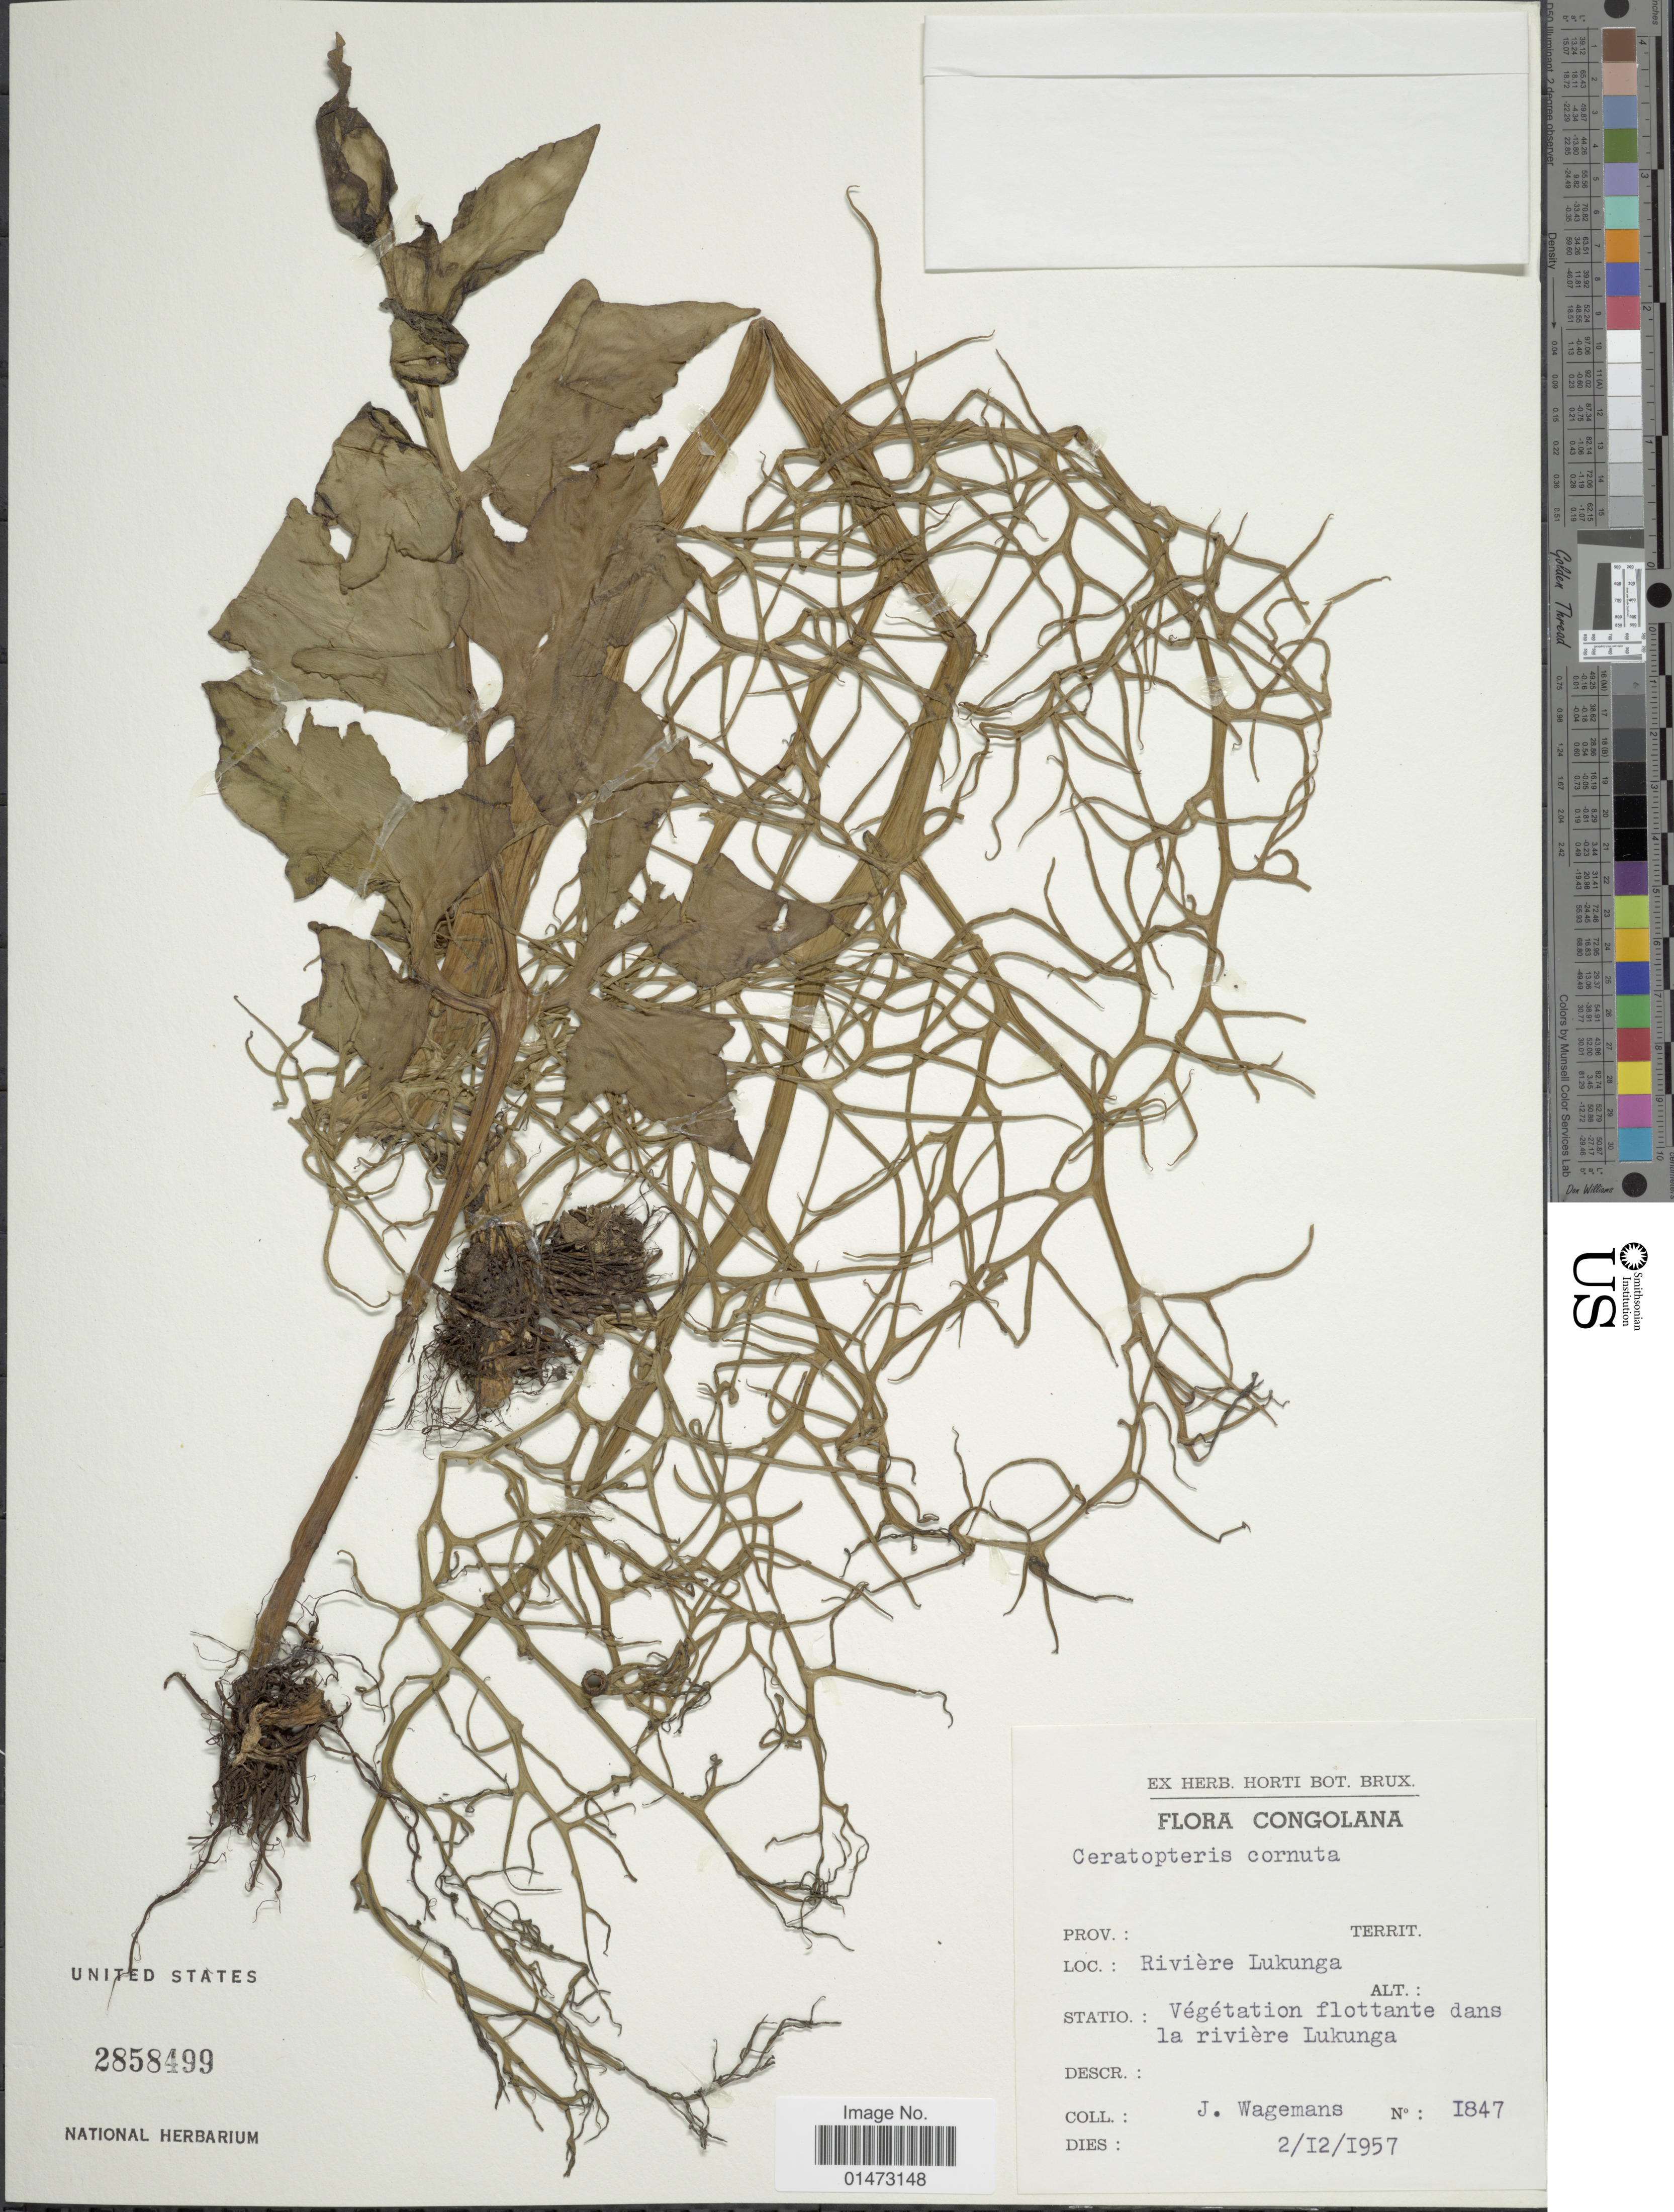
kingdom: Plantae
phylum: Tracheophyta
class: Polypodiopsida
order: Polypodiales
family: Pteridaceae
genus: Ceratopteris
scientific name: Ceratopteris cornuta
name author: (P. Beauv.) Le Prieur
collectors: J. Wagemans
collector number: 1847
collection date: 1957-12-02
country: Congo, Democratic Republic of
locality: Rivière Lukunga. Végétation flottante dans la rivière Lukunga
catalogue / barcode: US 2858499